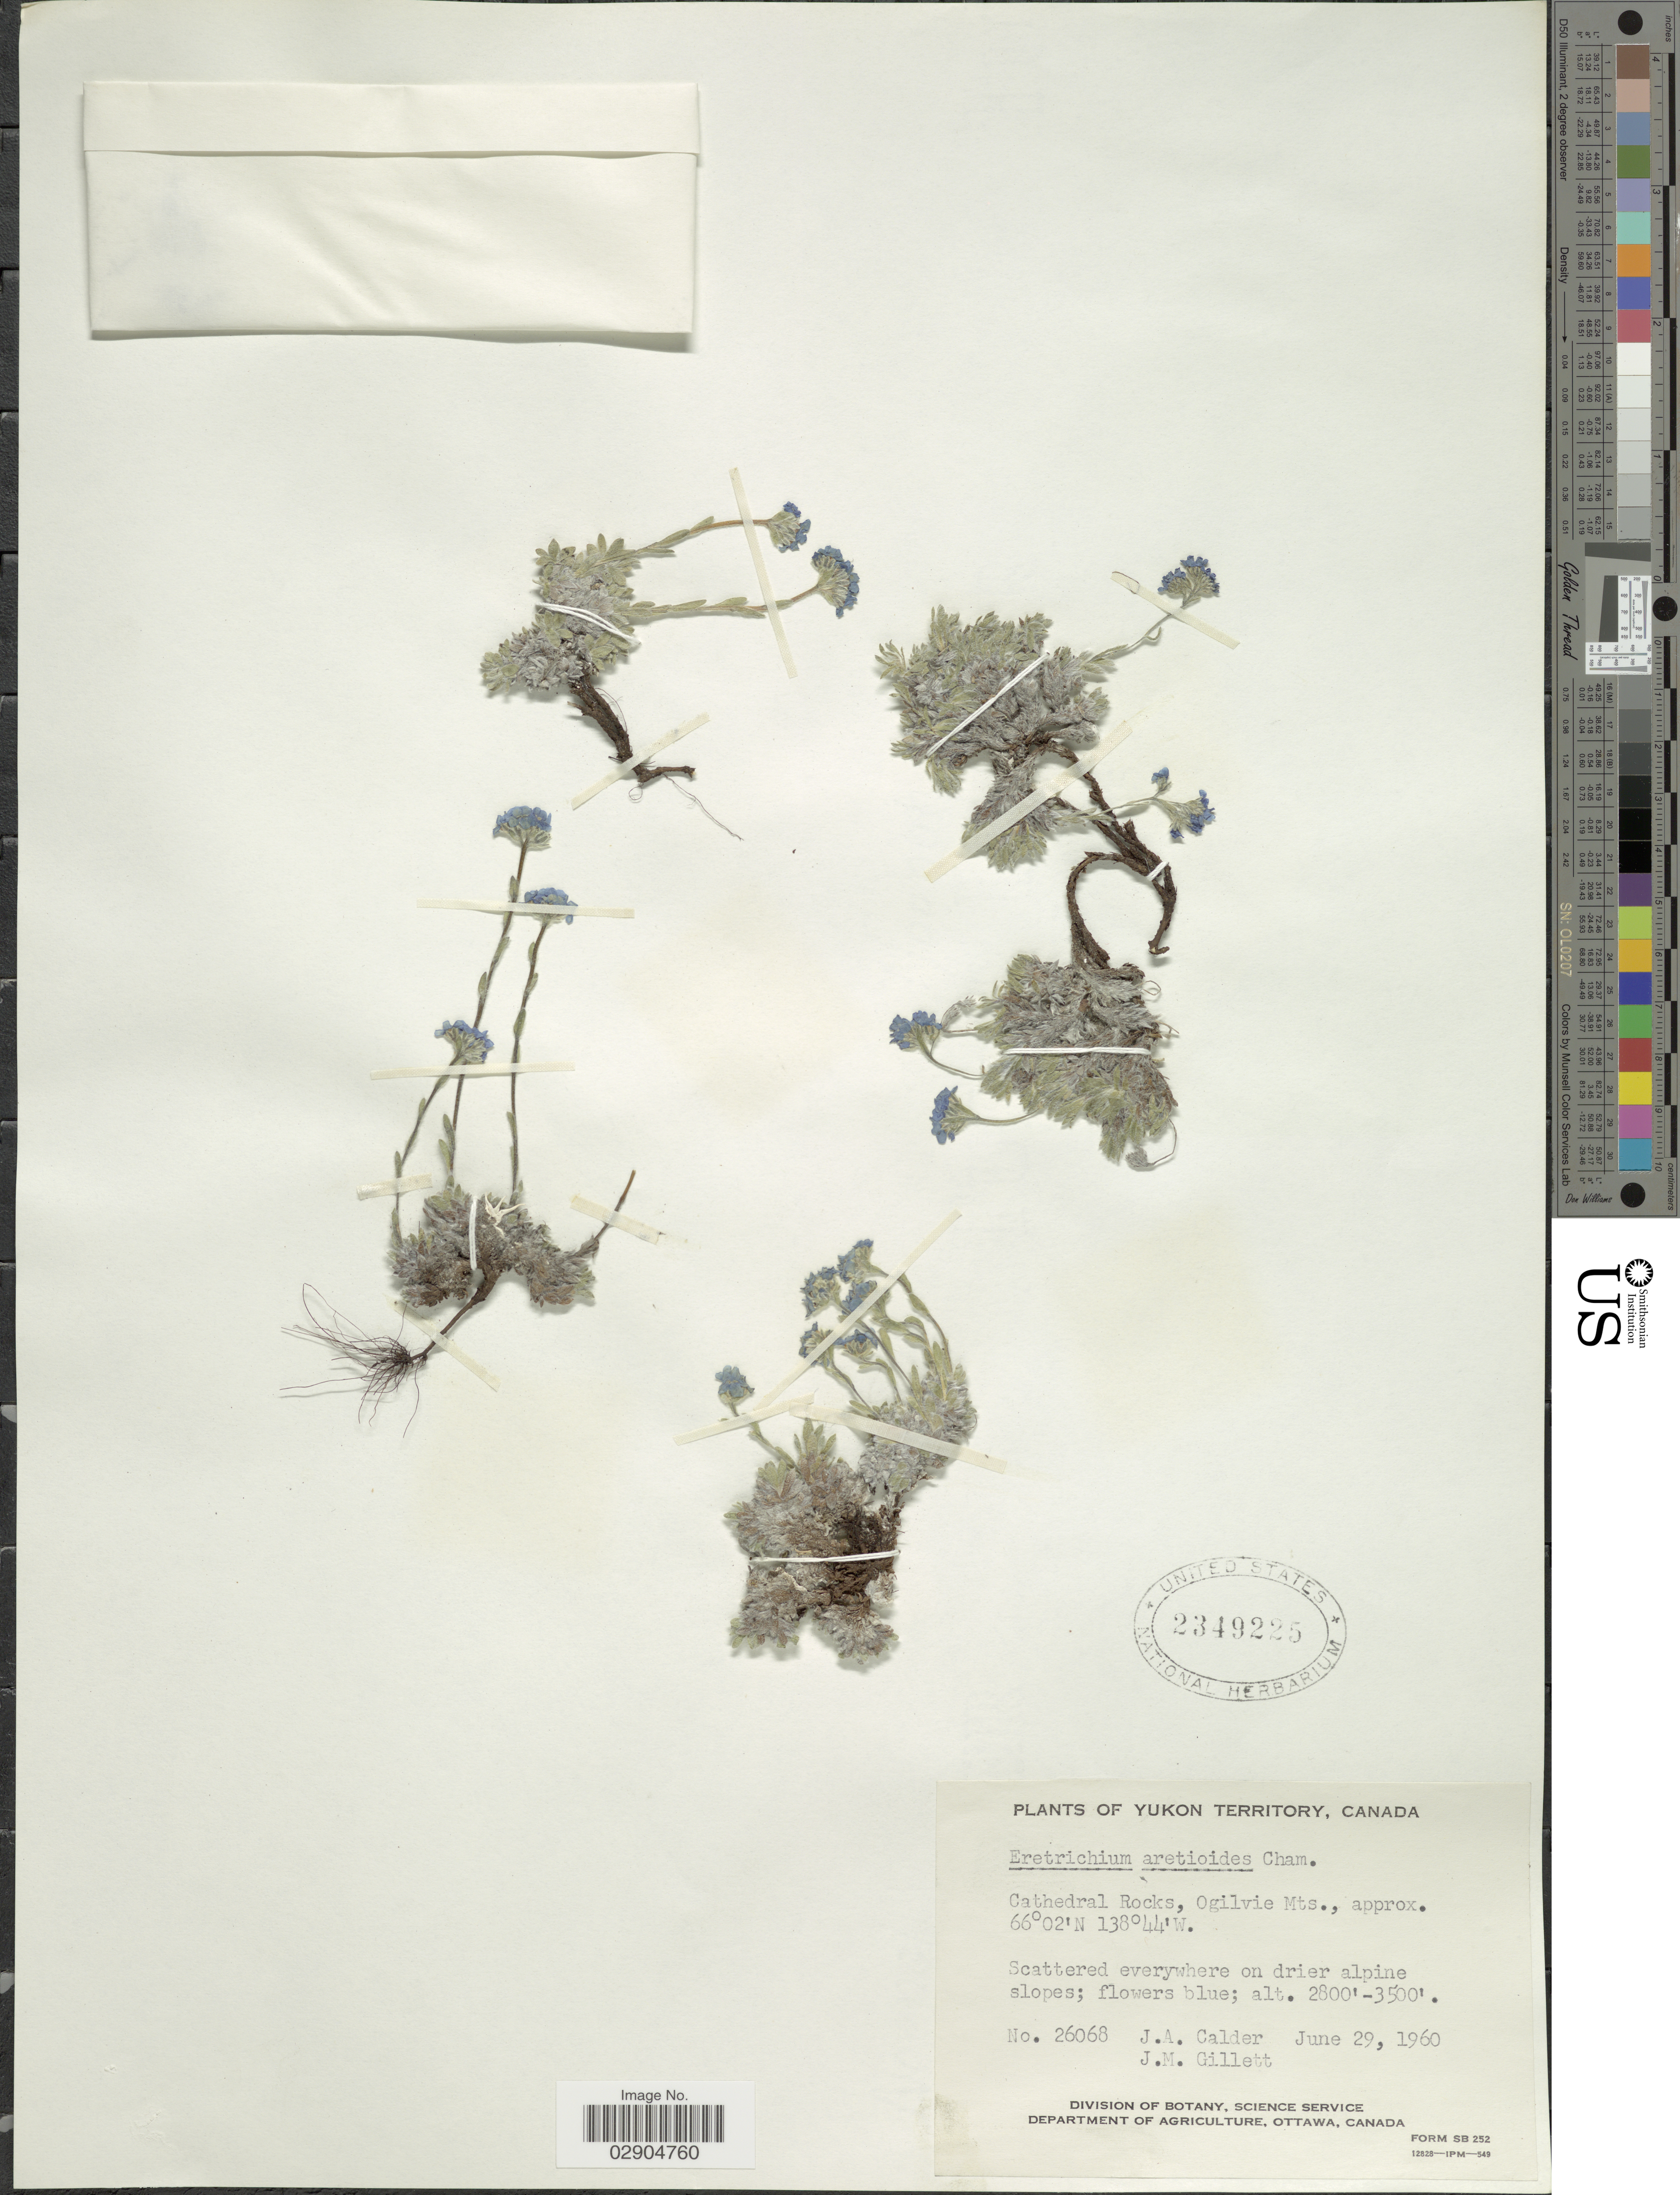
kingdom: Plantae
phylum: Tracheophyta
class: Magnoliopsida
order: Boraginales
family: Boraginaceae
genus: Eritrichium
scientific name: Eritrichium aretioides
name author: (Cham.) DC.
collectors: J. A. Calder & J. M. Gillett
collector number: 26068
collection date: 1960-06-29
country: Canada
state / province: Yukon Territory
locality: Cathedral Rocks, Ogilvie Mts.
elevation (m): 853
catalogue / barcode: US 2349225